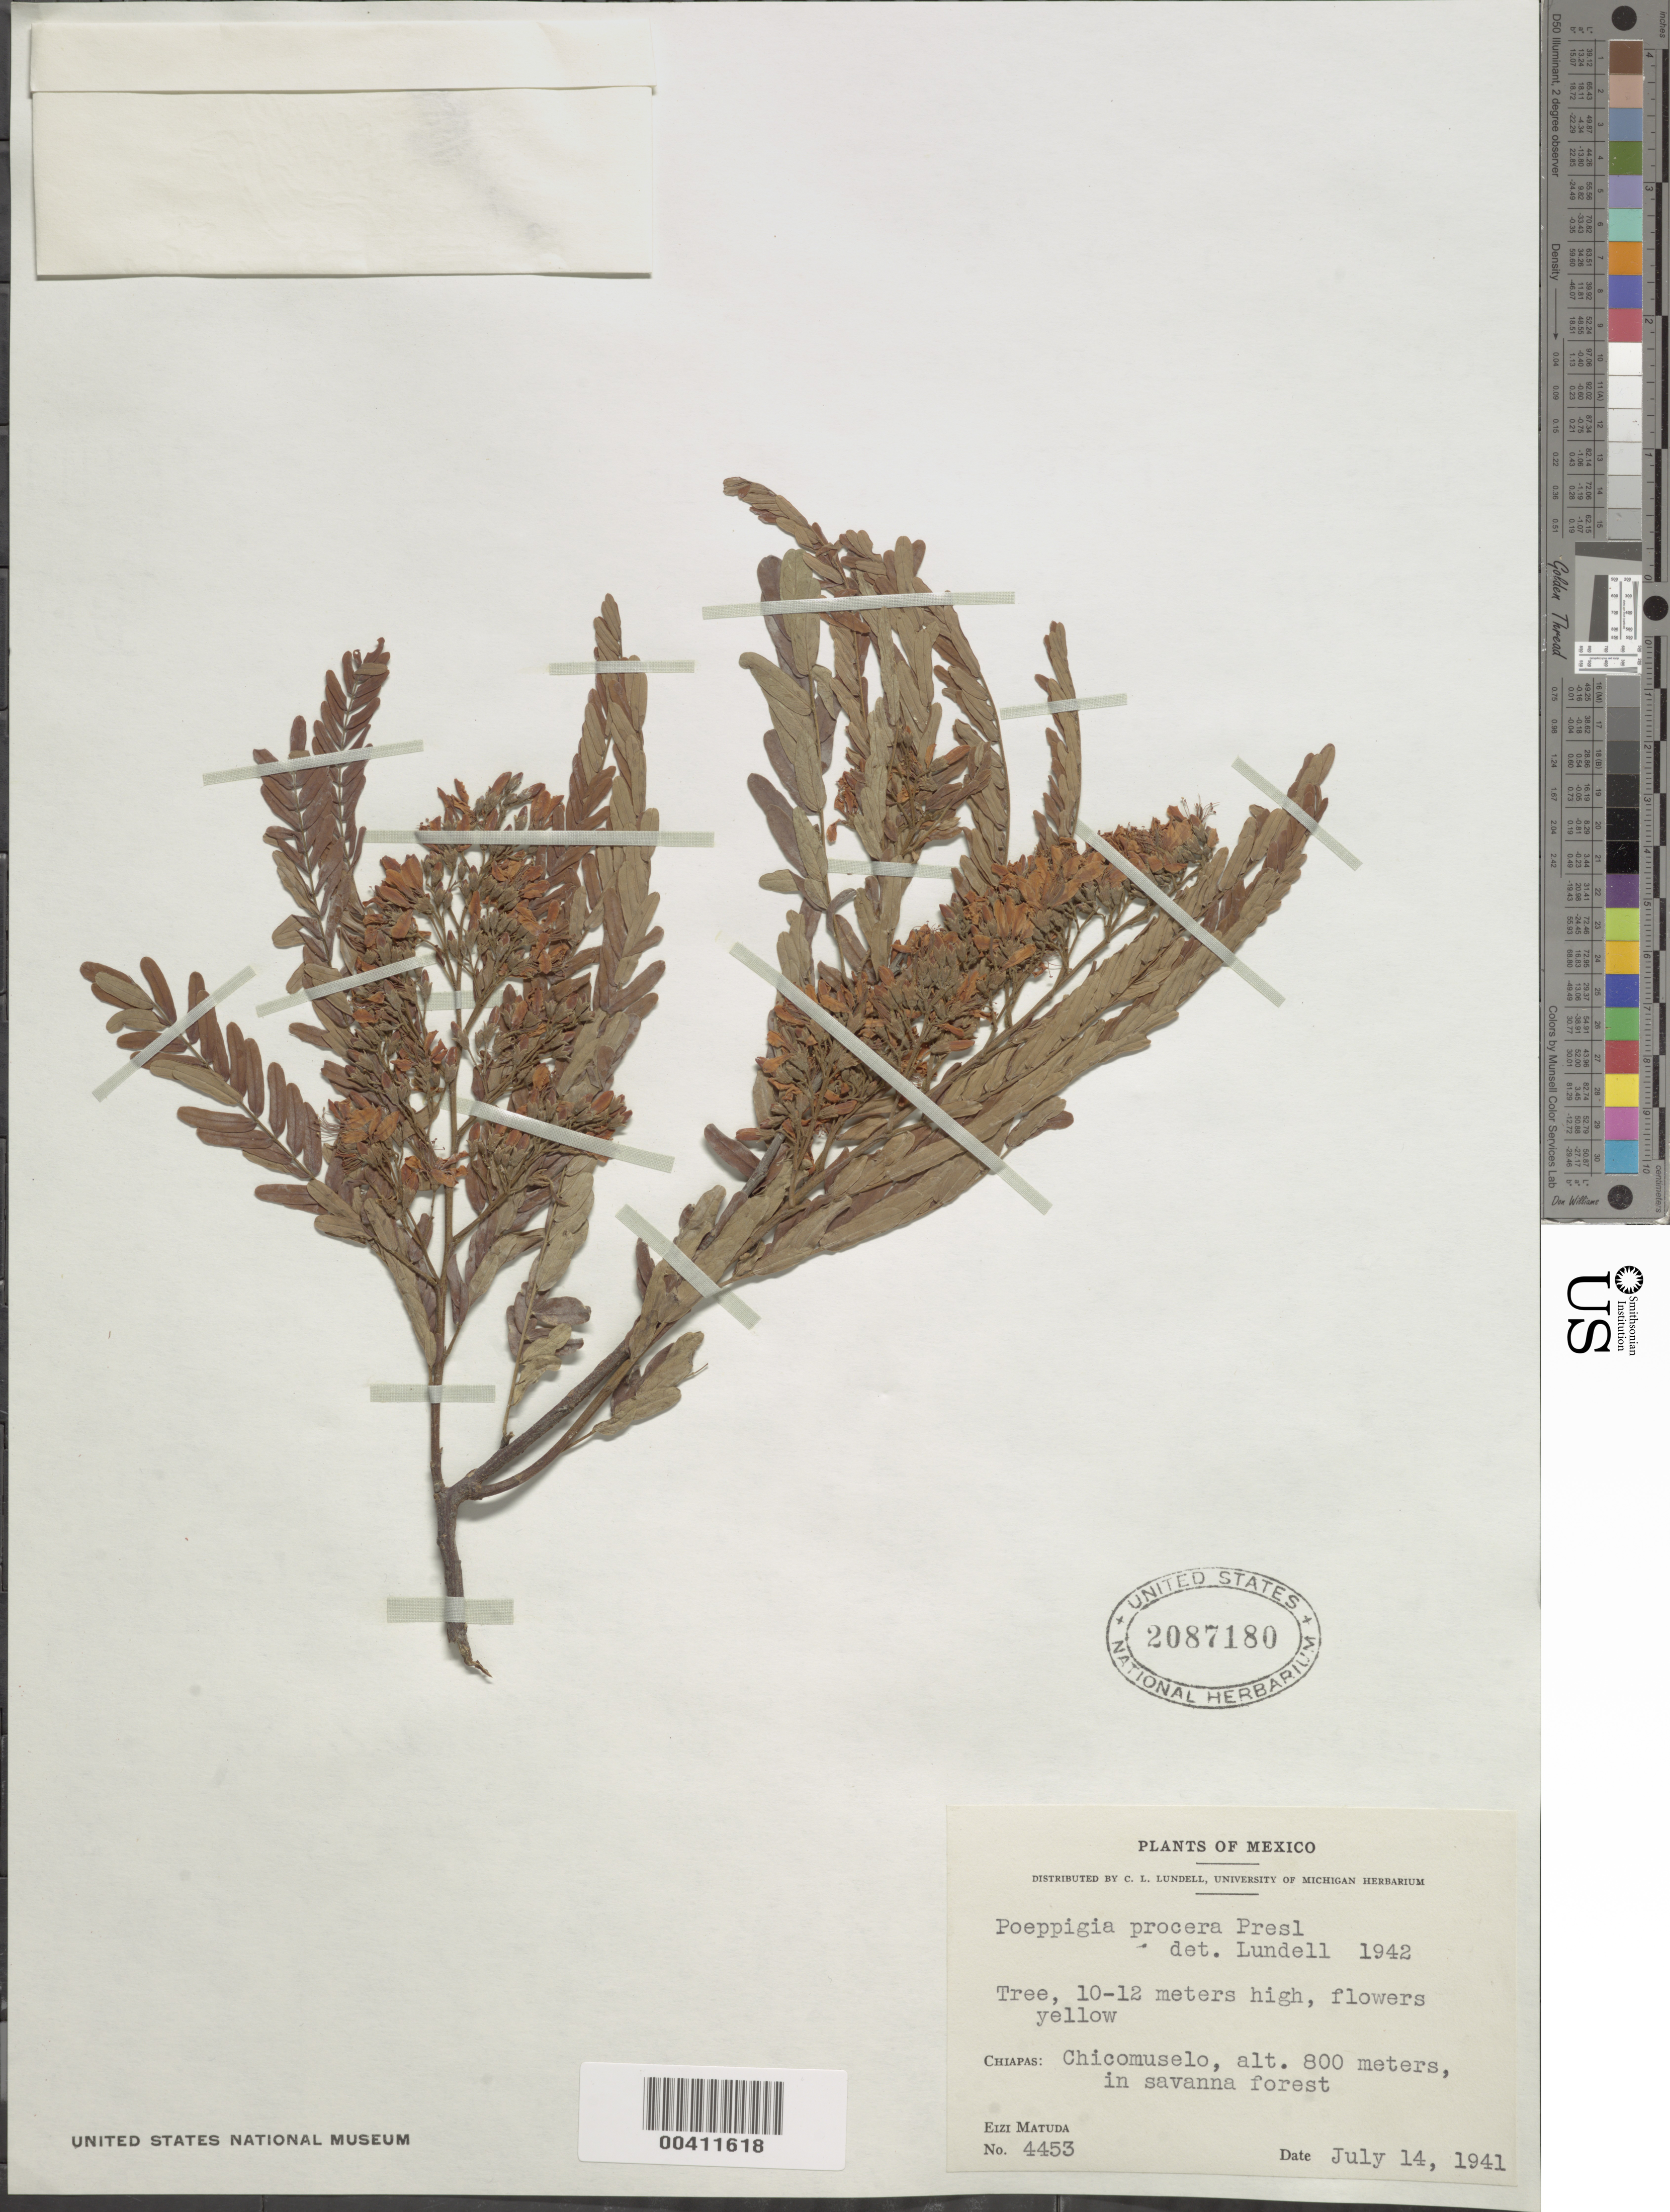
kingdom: Plantae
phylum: Tracheophyta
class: Magnoliopsida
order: Fabales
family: Fabaceae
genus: Poeppigia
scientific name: Poeppigia procera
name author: C. Presl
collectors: E. Matuda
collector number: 4453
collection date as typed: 14 Jul 1941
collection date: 1941-07-14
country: Mexico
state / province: Chiapas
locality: Chicomuselo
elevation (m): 800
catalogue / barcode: US 2087180